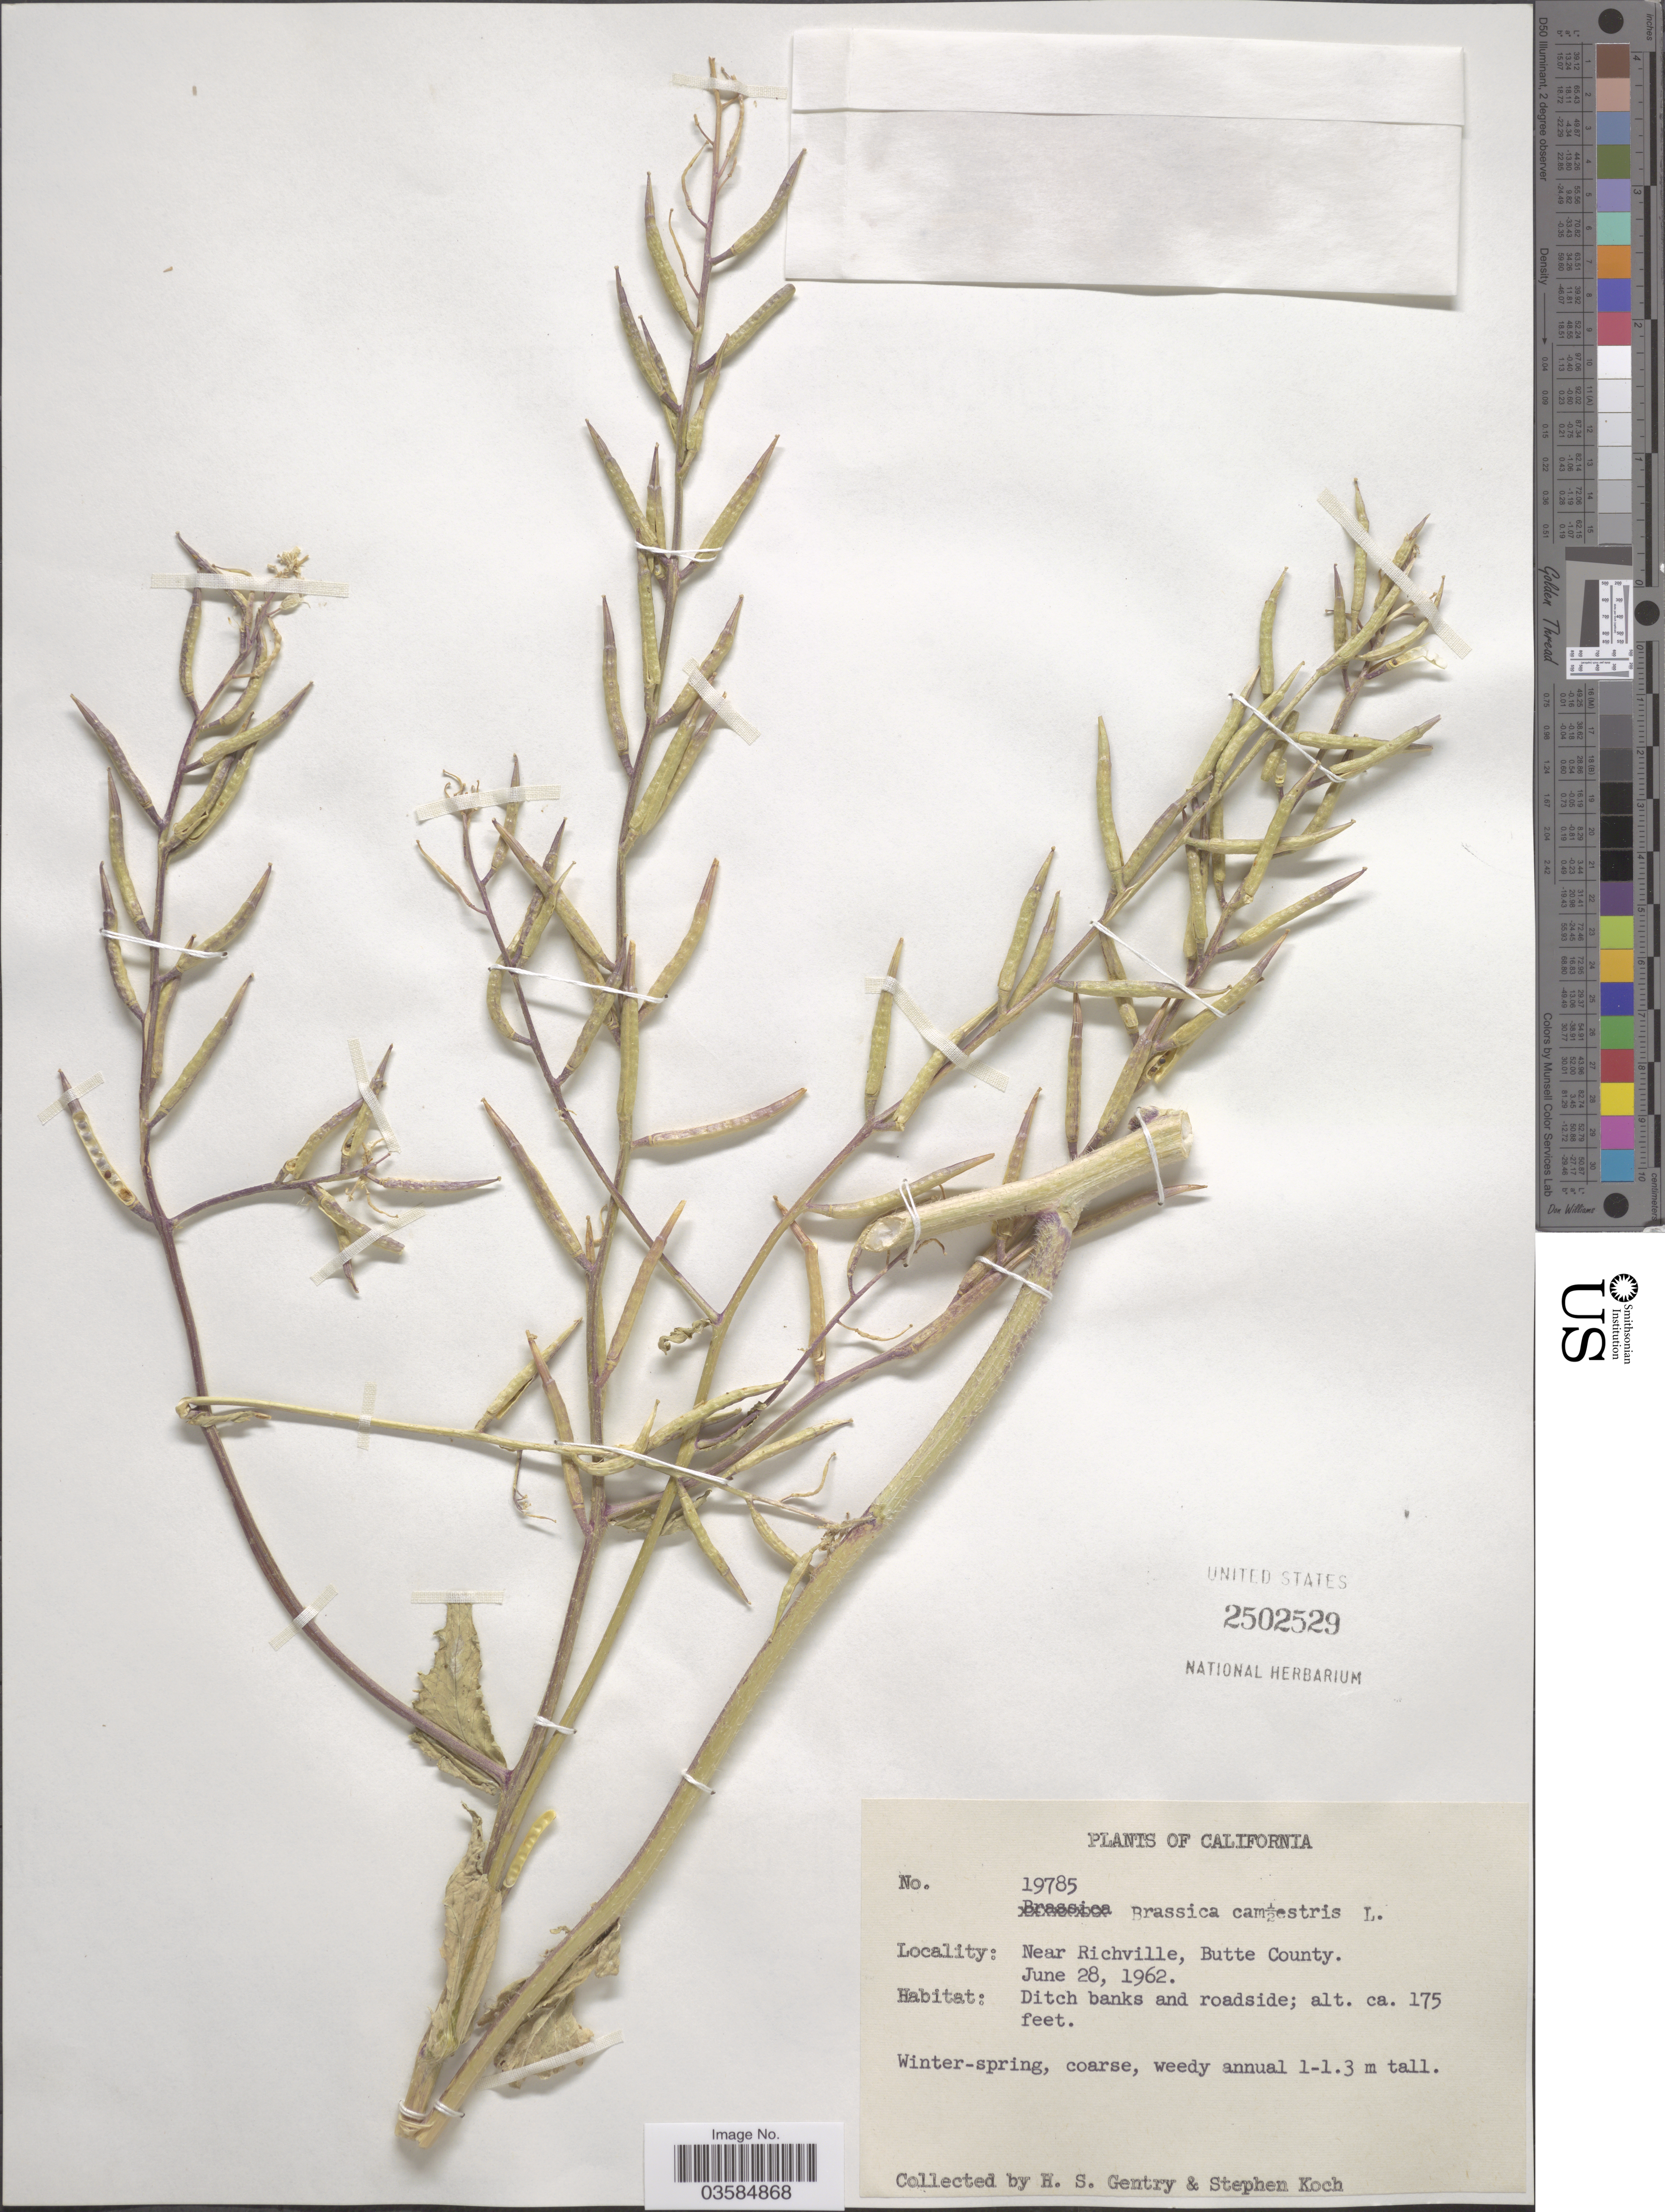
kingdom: Plantae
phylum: Tracheophyta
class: Magnoliopsida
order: Brassicales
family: Brassicaceae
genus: Brassica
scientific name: Brassica campestris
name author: L.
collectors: H. S. Gentry & S. D. Koch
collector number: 19785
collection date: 1962-06-28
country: United States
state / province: California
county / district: Butte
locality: Near Richville, Butte County.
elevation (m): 53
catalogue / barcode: US 2502529